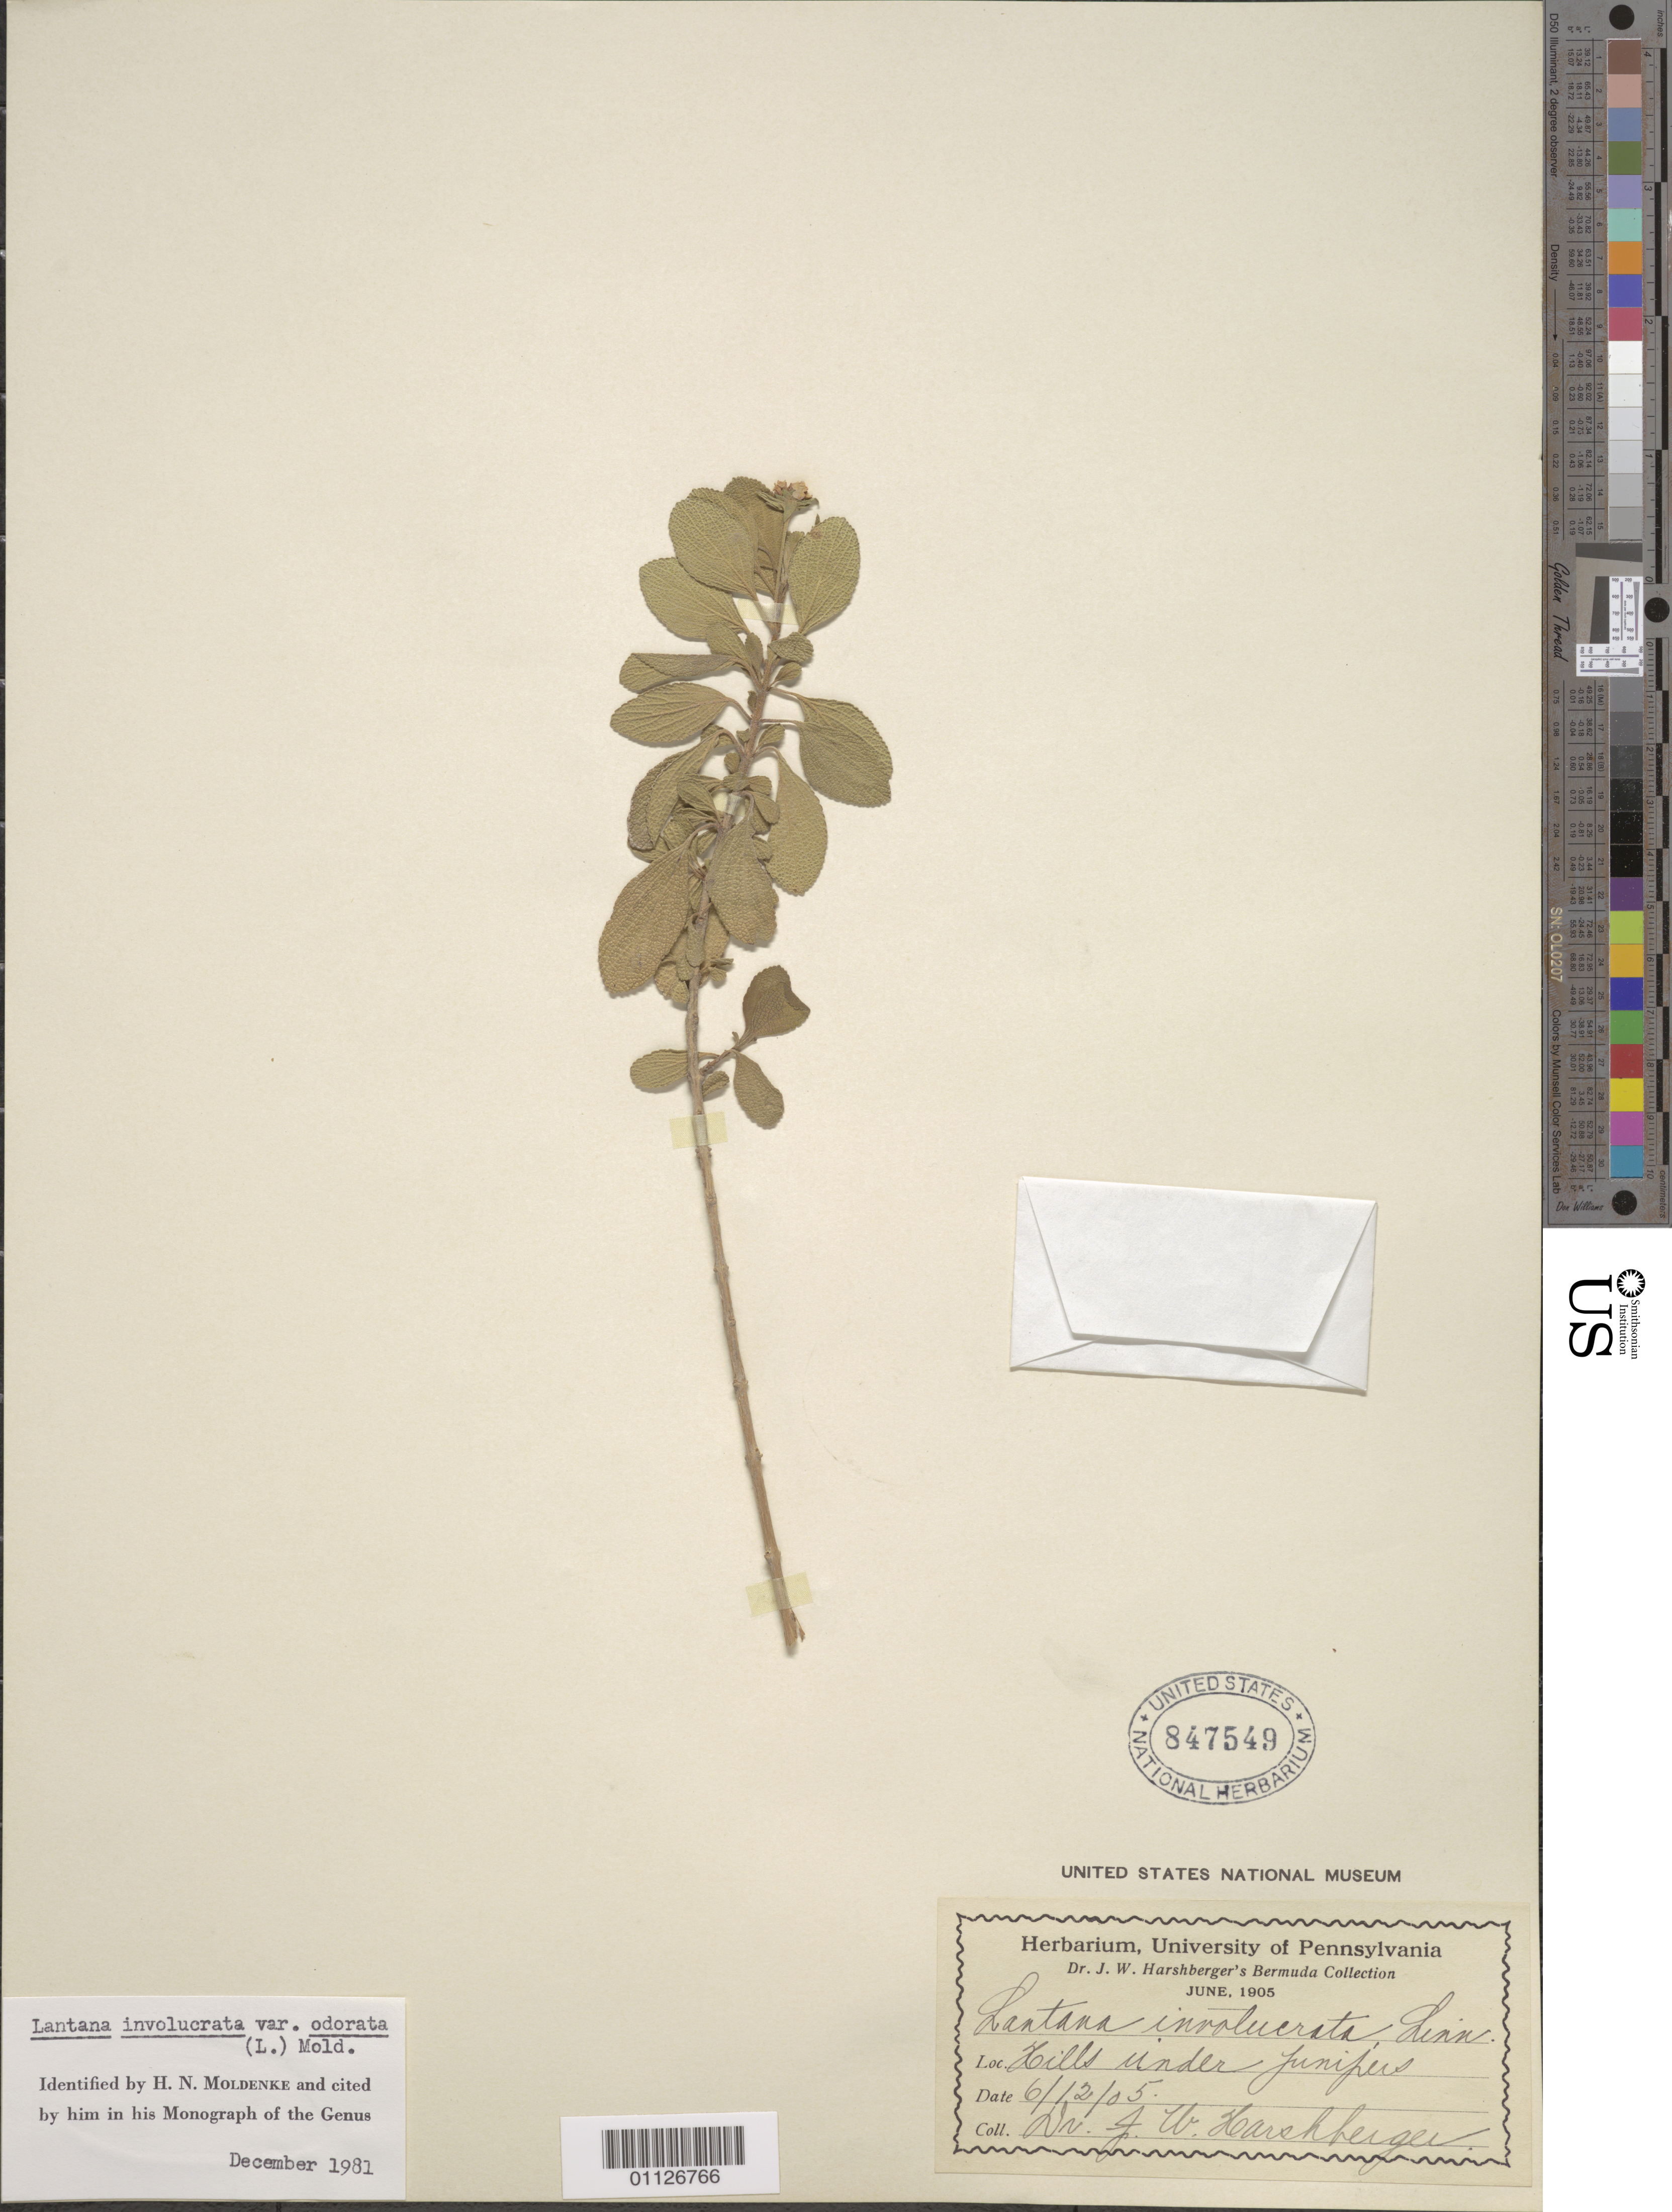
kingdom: Plantae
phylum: Tracheophyta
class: Magnoliopsida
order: Lamiales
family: Verbenaceae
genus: Lantana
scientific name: Lantana involucrata var. odorata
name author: (L.) Moldenke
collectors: J. W. Harshberger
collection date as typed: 12 Jun 1905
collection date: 1905-06-12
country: Bermuda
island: Bermuda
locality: Hills under junipers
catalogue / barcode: US 847549